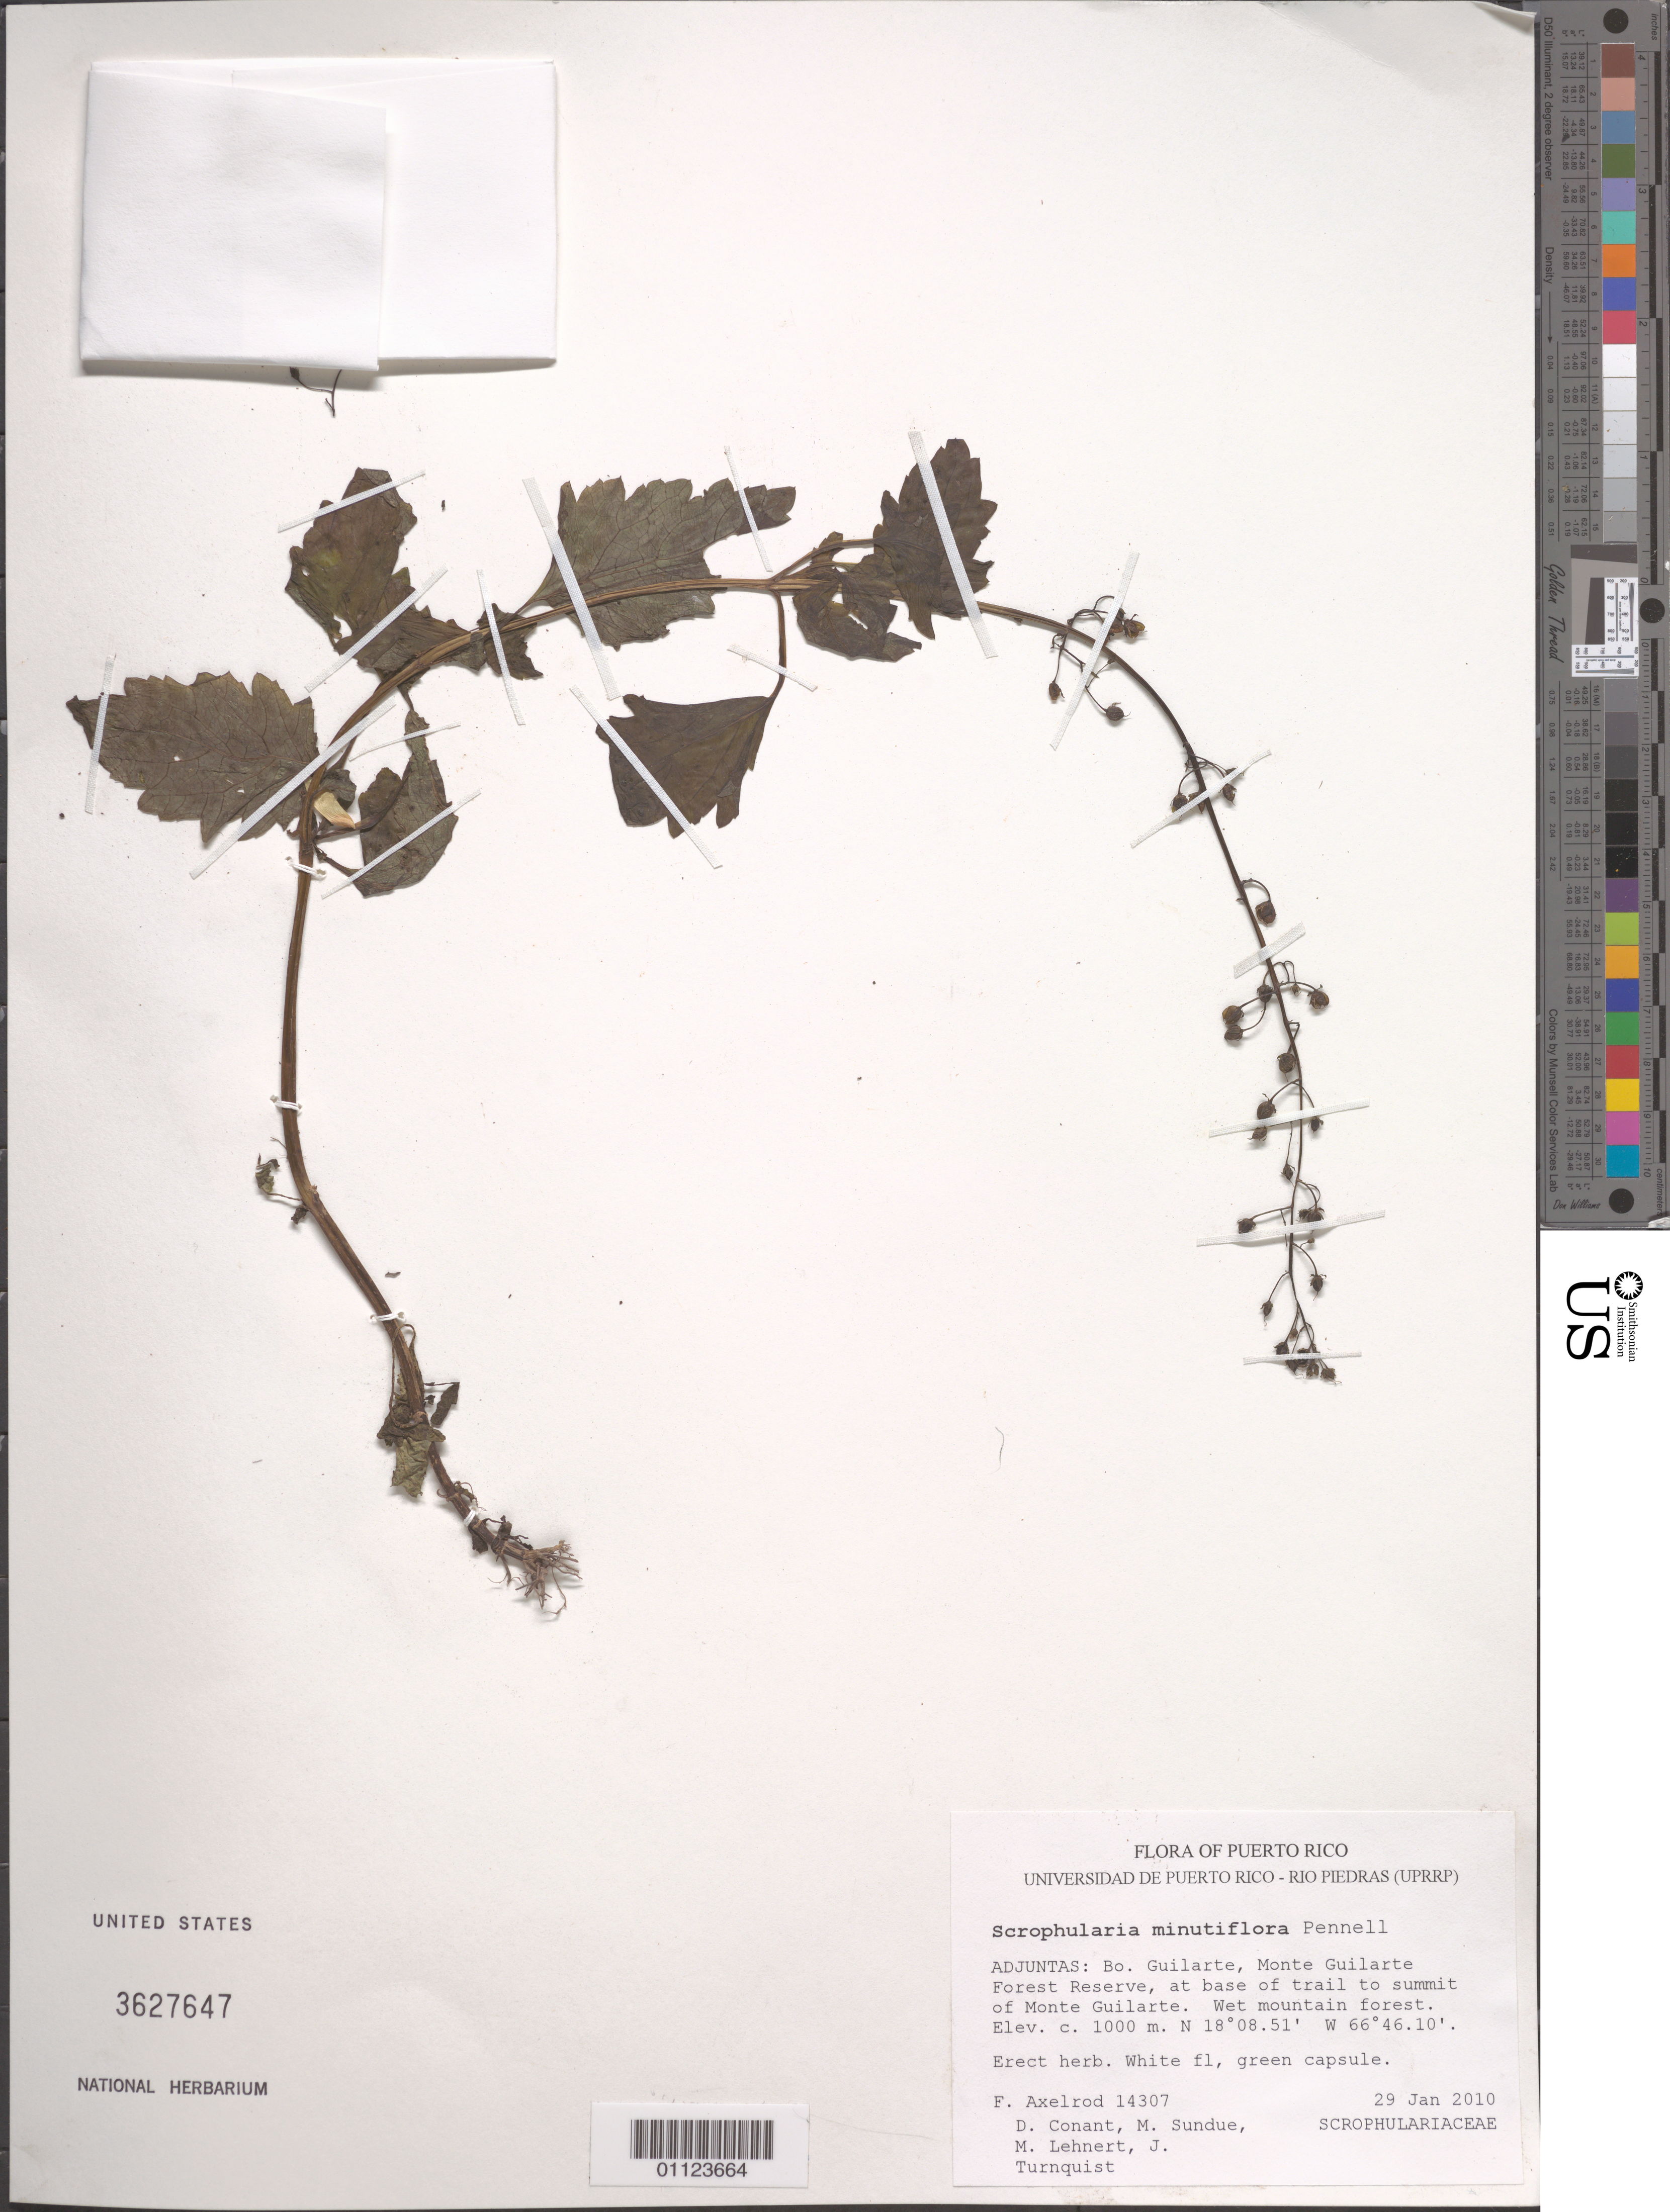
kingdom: Plantae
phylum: Tracheophyta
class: Magnoliopsida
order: Lamiales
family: Scrophulariaceae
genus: Scrophularia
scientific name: Scrophularia minutiflora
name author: Pennell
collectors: F. S. Axelrod, D. Conant, M. Sundue, M. Lehnert & J. Turnquist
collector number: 14307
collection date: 2010-06-29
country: Puerto Rico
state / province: Adjuntas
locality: Bo. Guilarte, Monte Guilarte Forest Reserve, at base of trail to summit of Monte Guilarte.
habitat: Wet mountain forest.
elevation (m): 1000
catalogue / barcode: US 3627647